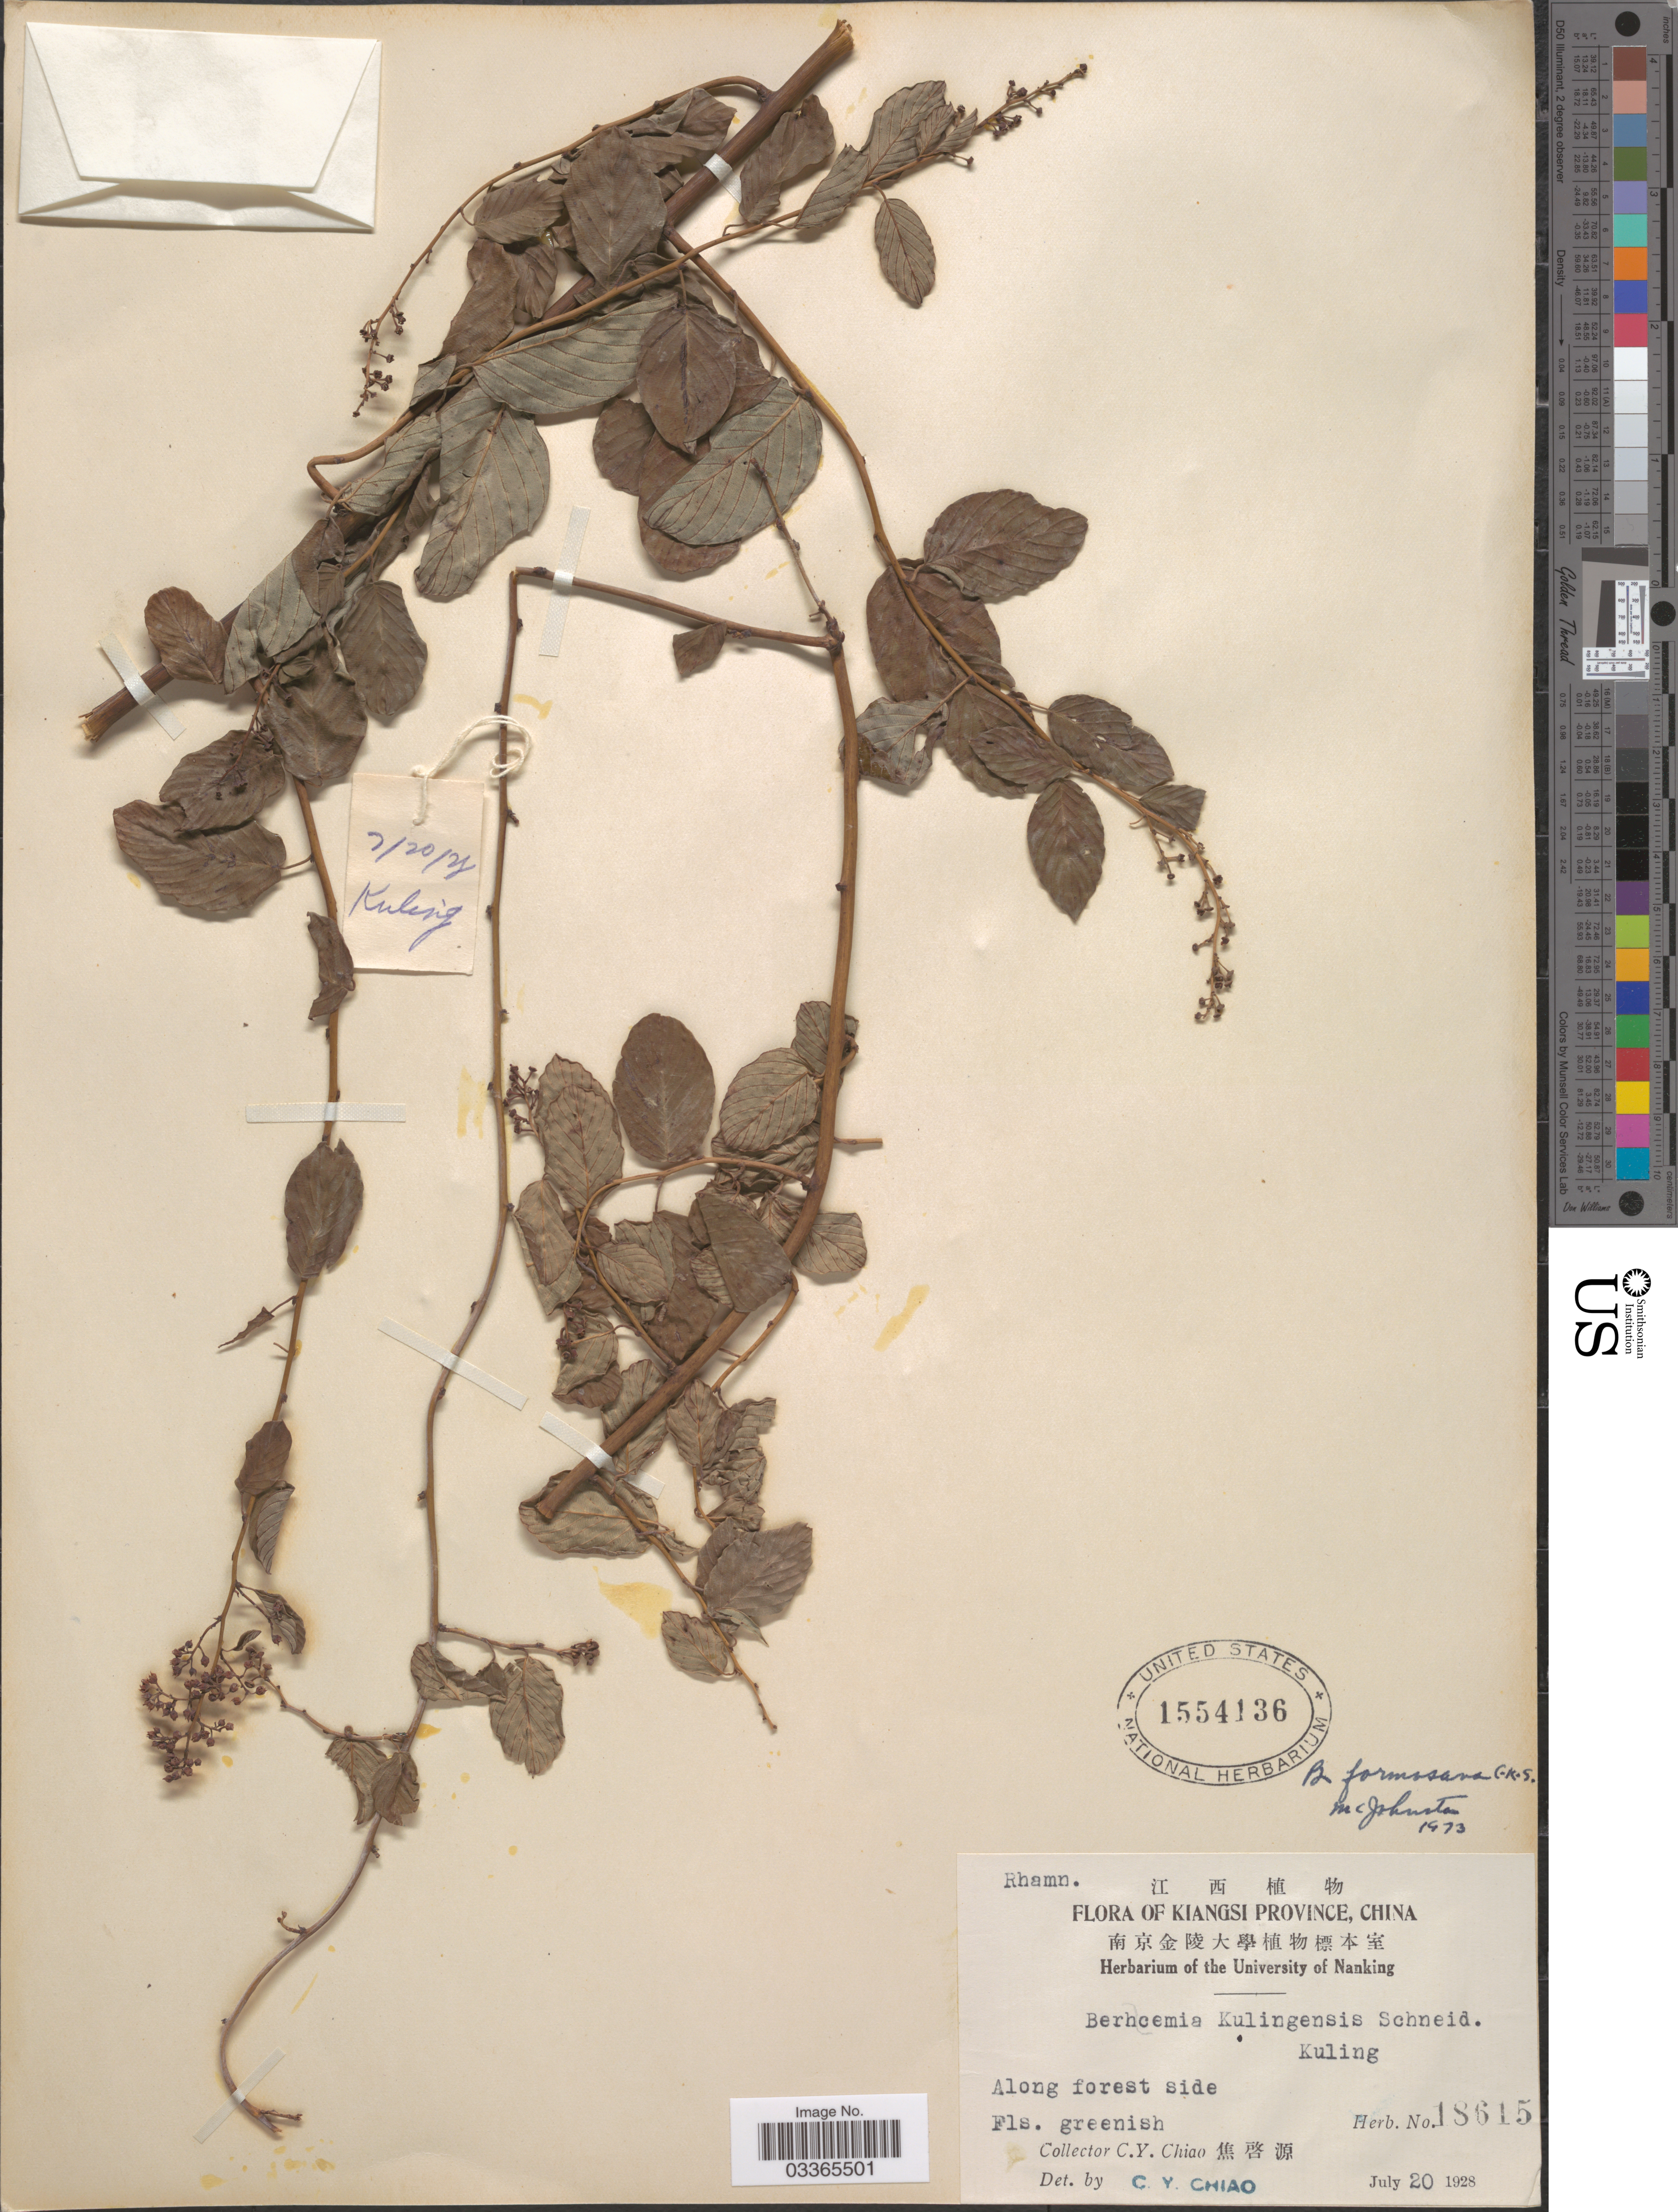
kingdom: Plantae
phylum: Tracheophyta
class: Magnoliopsida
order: Rosales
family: Rhamnaceae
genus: Berchemia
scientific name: Berchemia formosana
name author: C.K. Schneid.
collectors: C. Y. Chiao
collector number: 18615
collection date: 1928-07-20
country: China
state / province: Jiangxi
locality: Kiangsi Province. Kuling. Along forest side.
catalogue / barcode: US 1554136